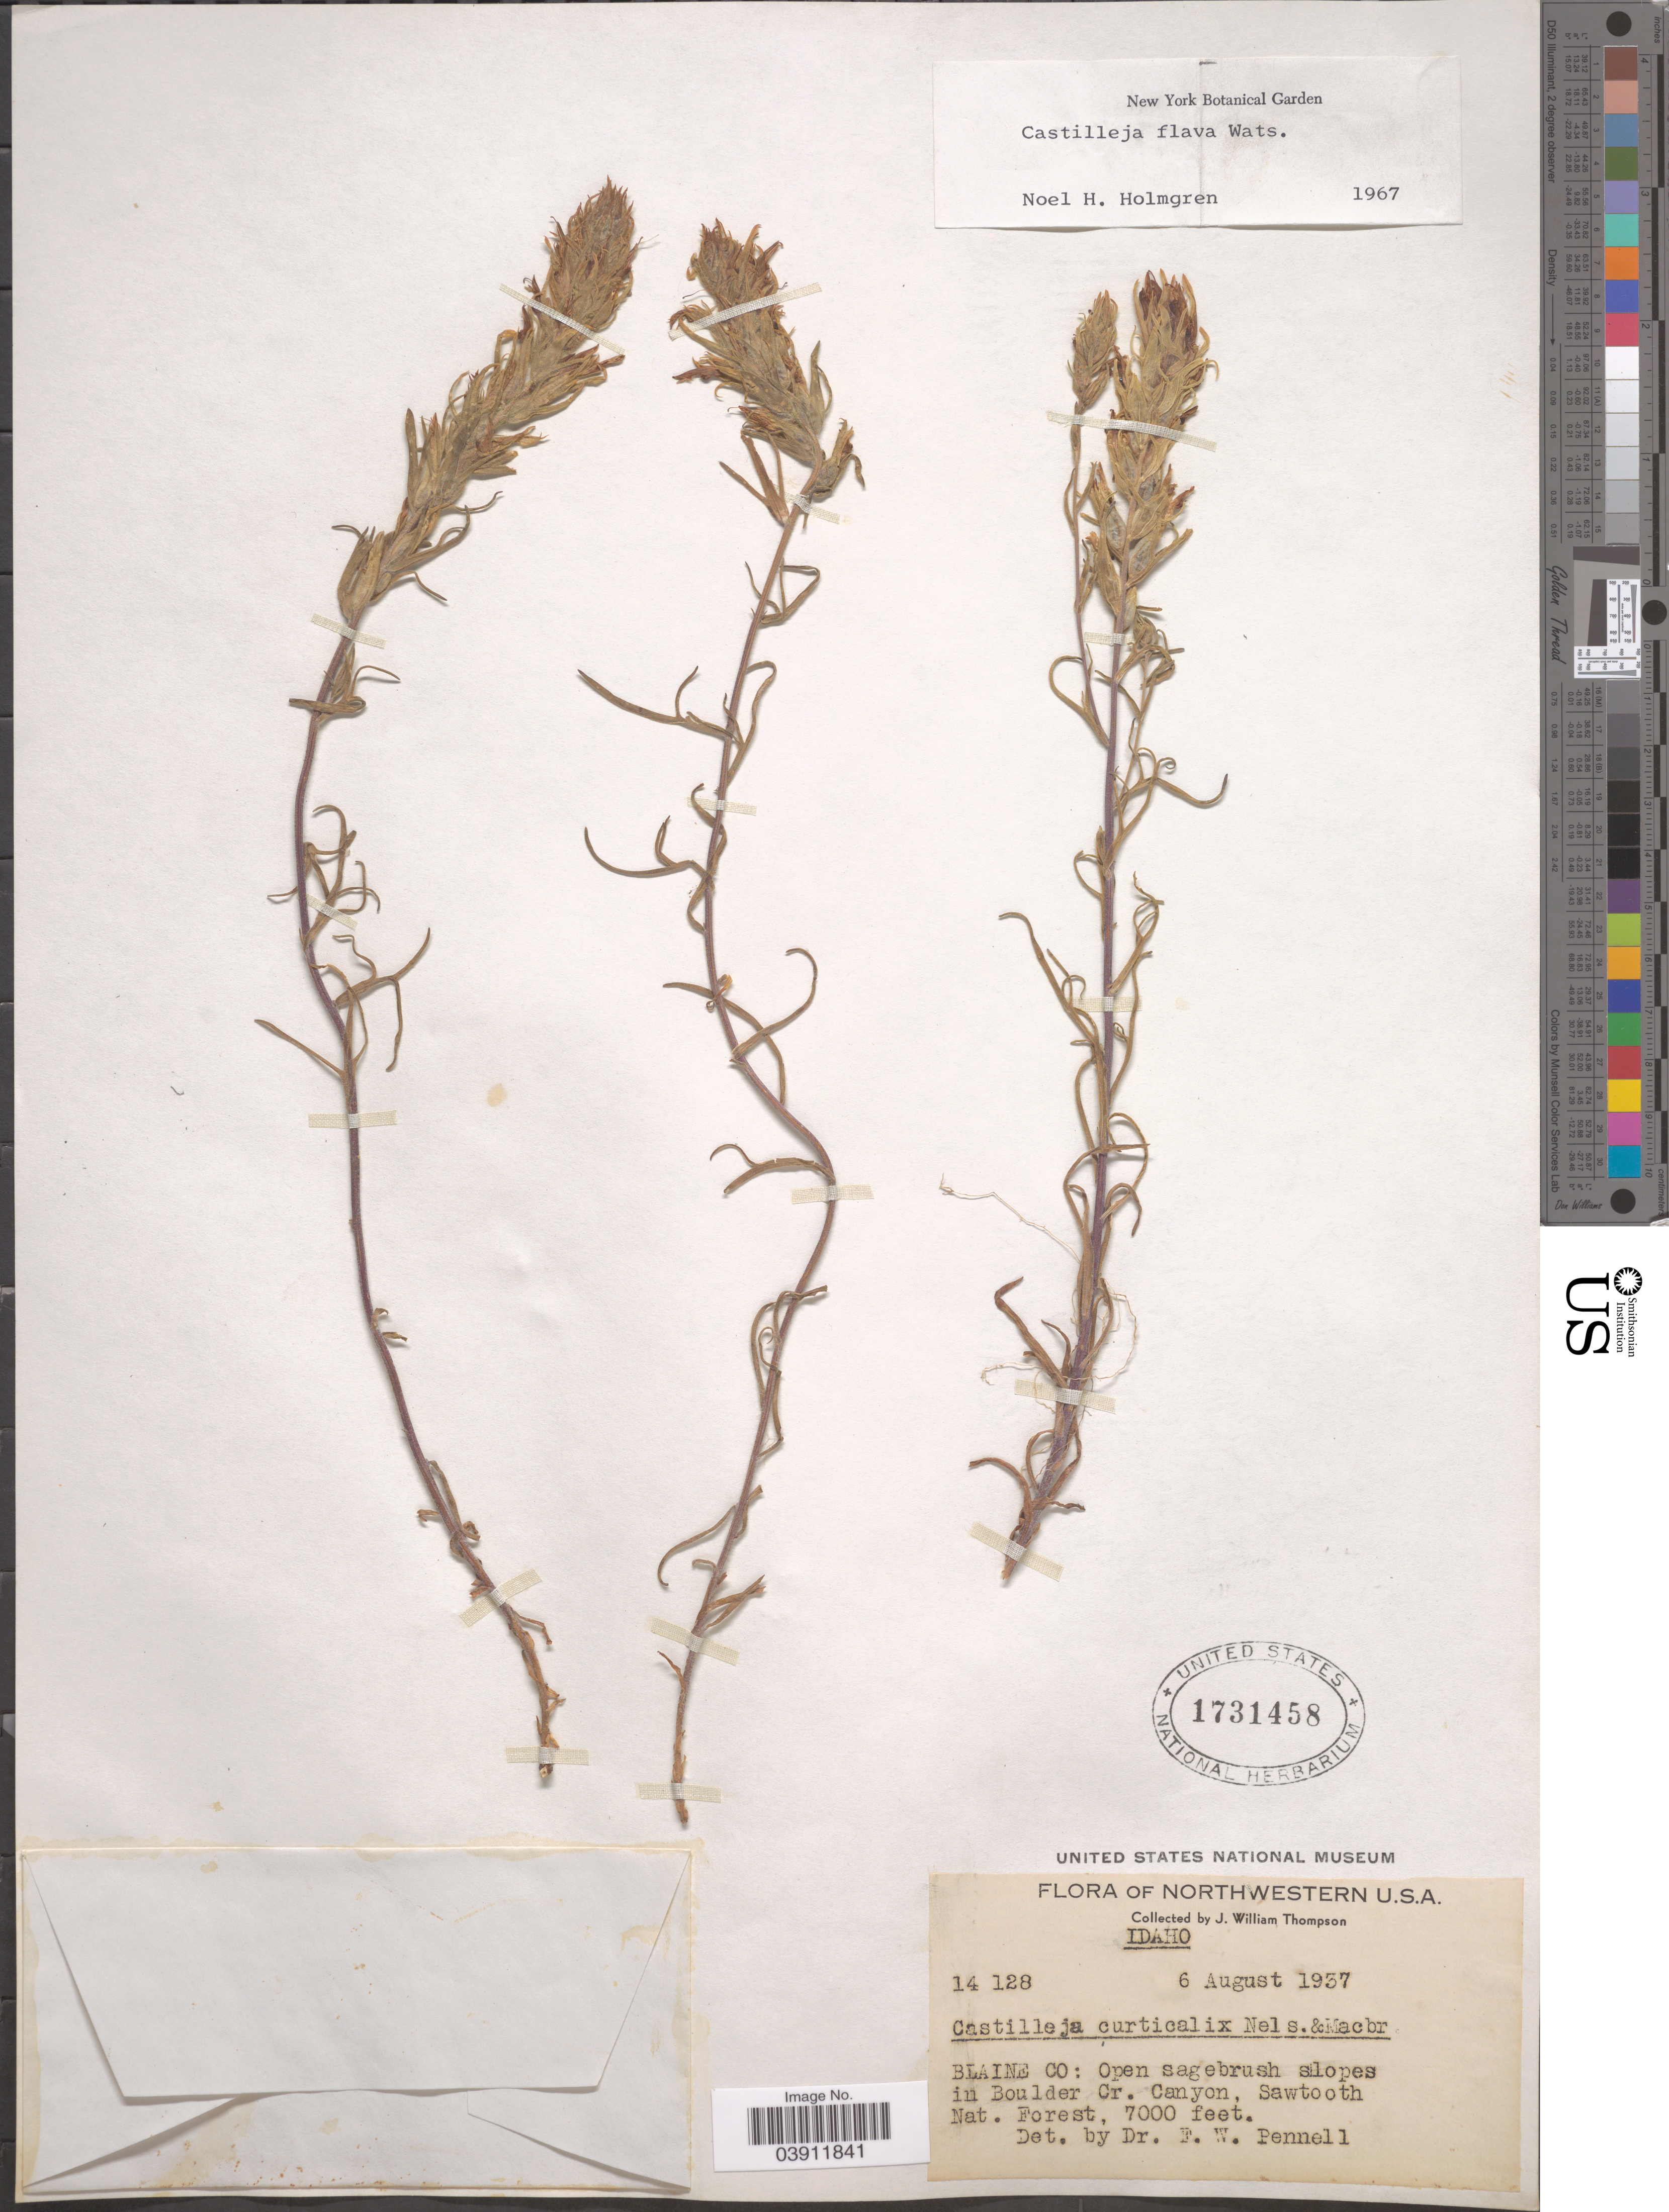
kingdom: Plantae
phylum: Tracheophyta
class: Magnoliopsida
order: Lamiales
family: Orobanchaceae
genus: Castilleja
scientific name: Castilleja flava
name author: S. Watson in C. King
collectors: J. W. Thompson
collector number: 14128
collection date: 1937-08-06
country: United States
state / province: Idaho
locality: Northwestern U.S.A. Blaine Co: Open sagebrush slopes in Boulder Cr. Canyon. Sawtooth Nat. Forest.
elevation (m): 2134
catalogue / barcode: US 1731458